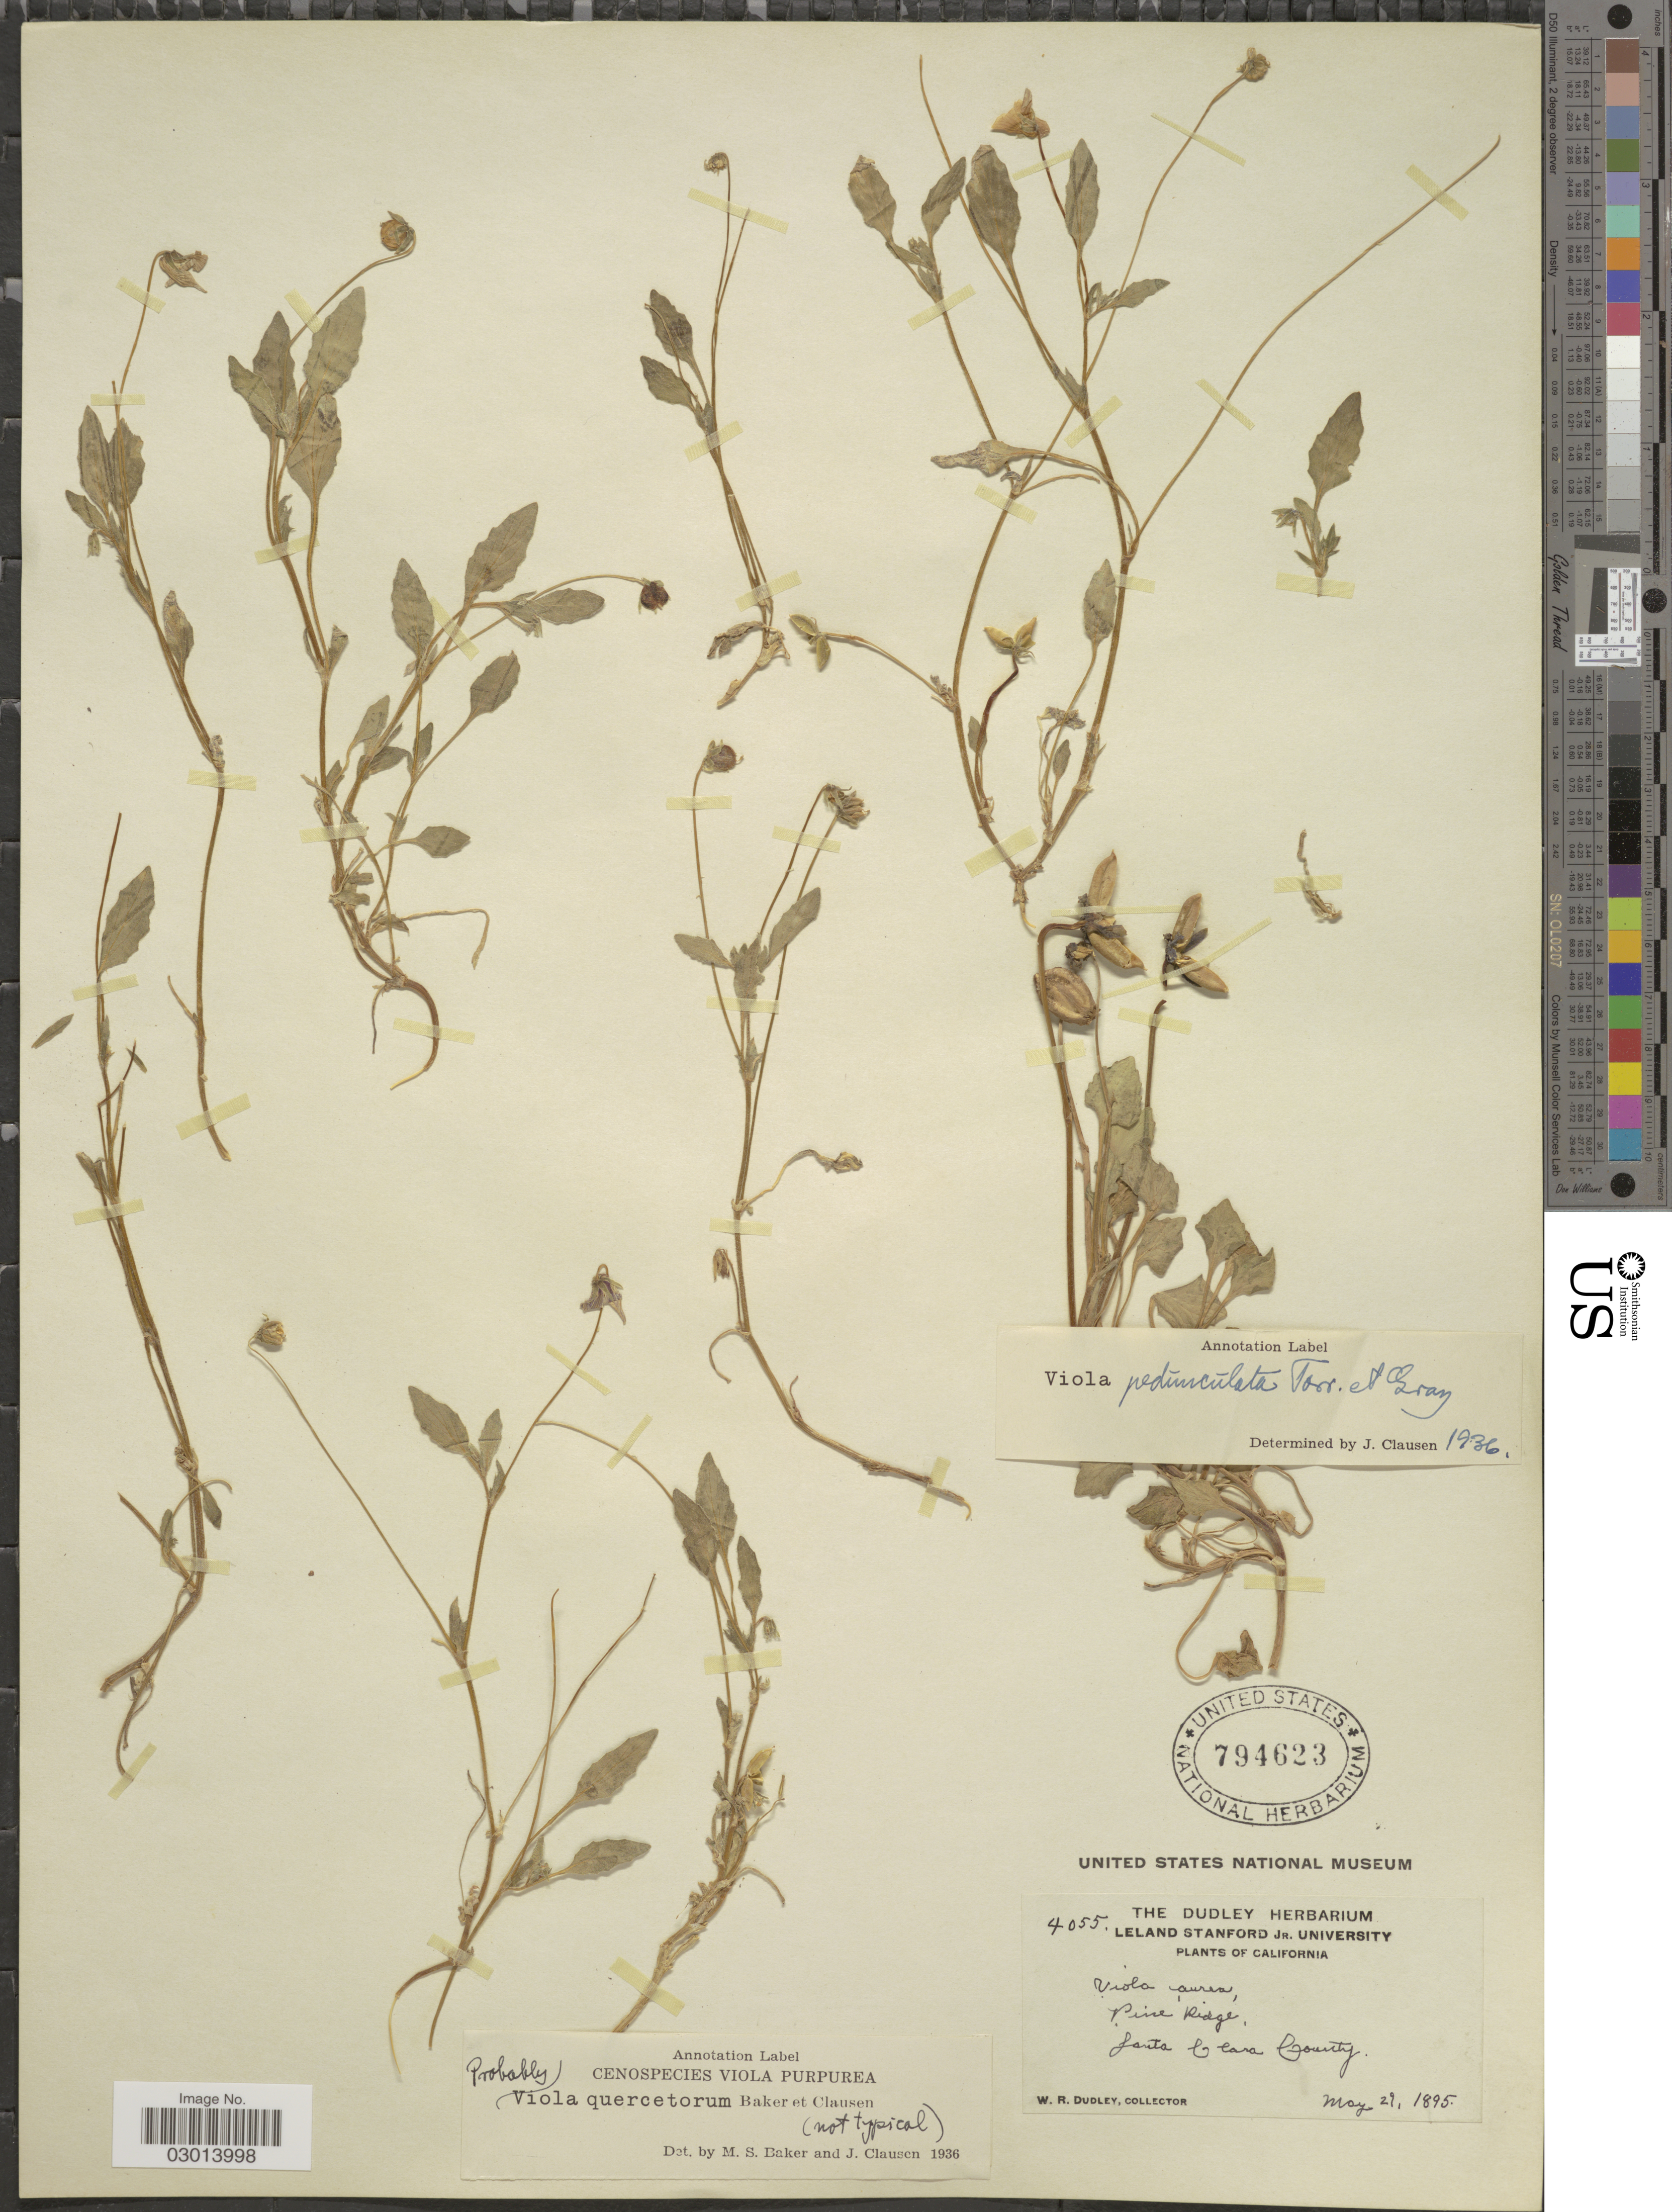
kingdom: Plantae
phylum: Tracheophyta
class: Magnoliopsida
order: Malpighiales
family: Violaceae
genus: Viola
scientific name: Viola quercetorum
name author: M.S. Baker & J.C. Clausen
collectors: W. Dudley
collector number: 4055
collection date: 1895-05-29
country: United States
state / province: California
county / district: Santa Clara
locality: Pine Ridge, Santa Clara County.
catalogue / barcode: US 794623